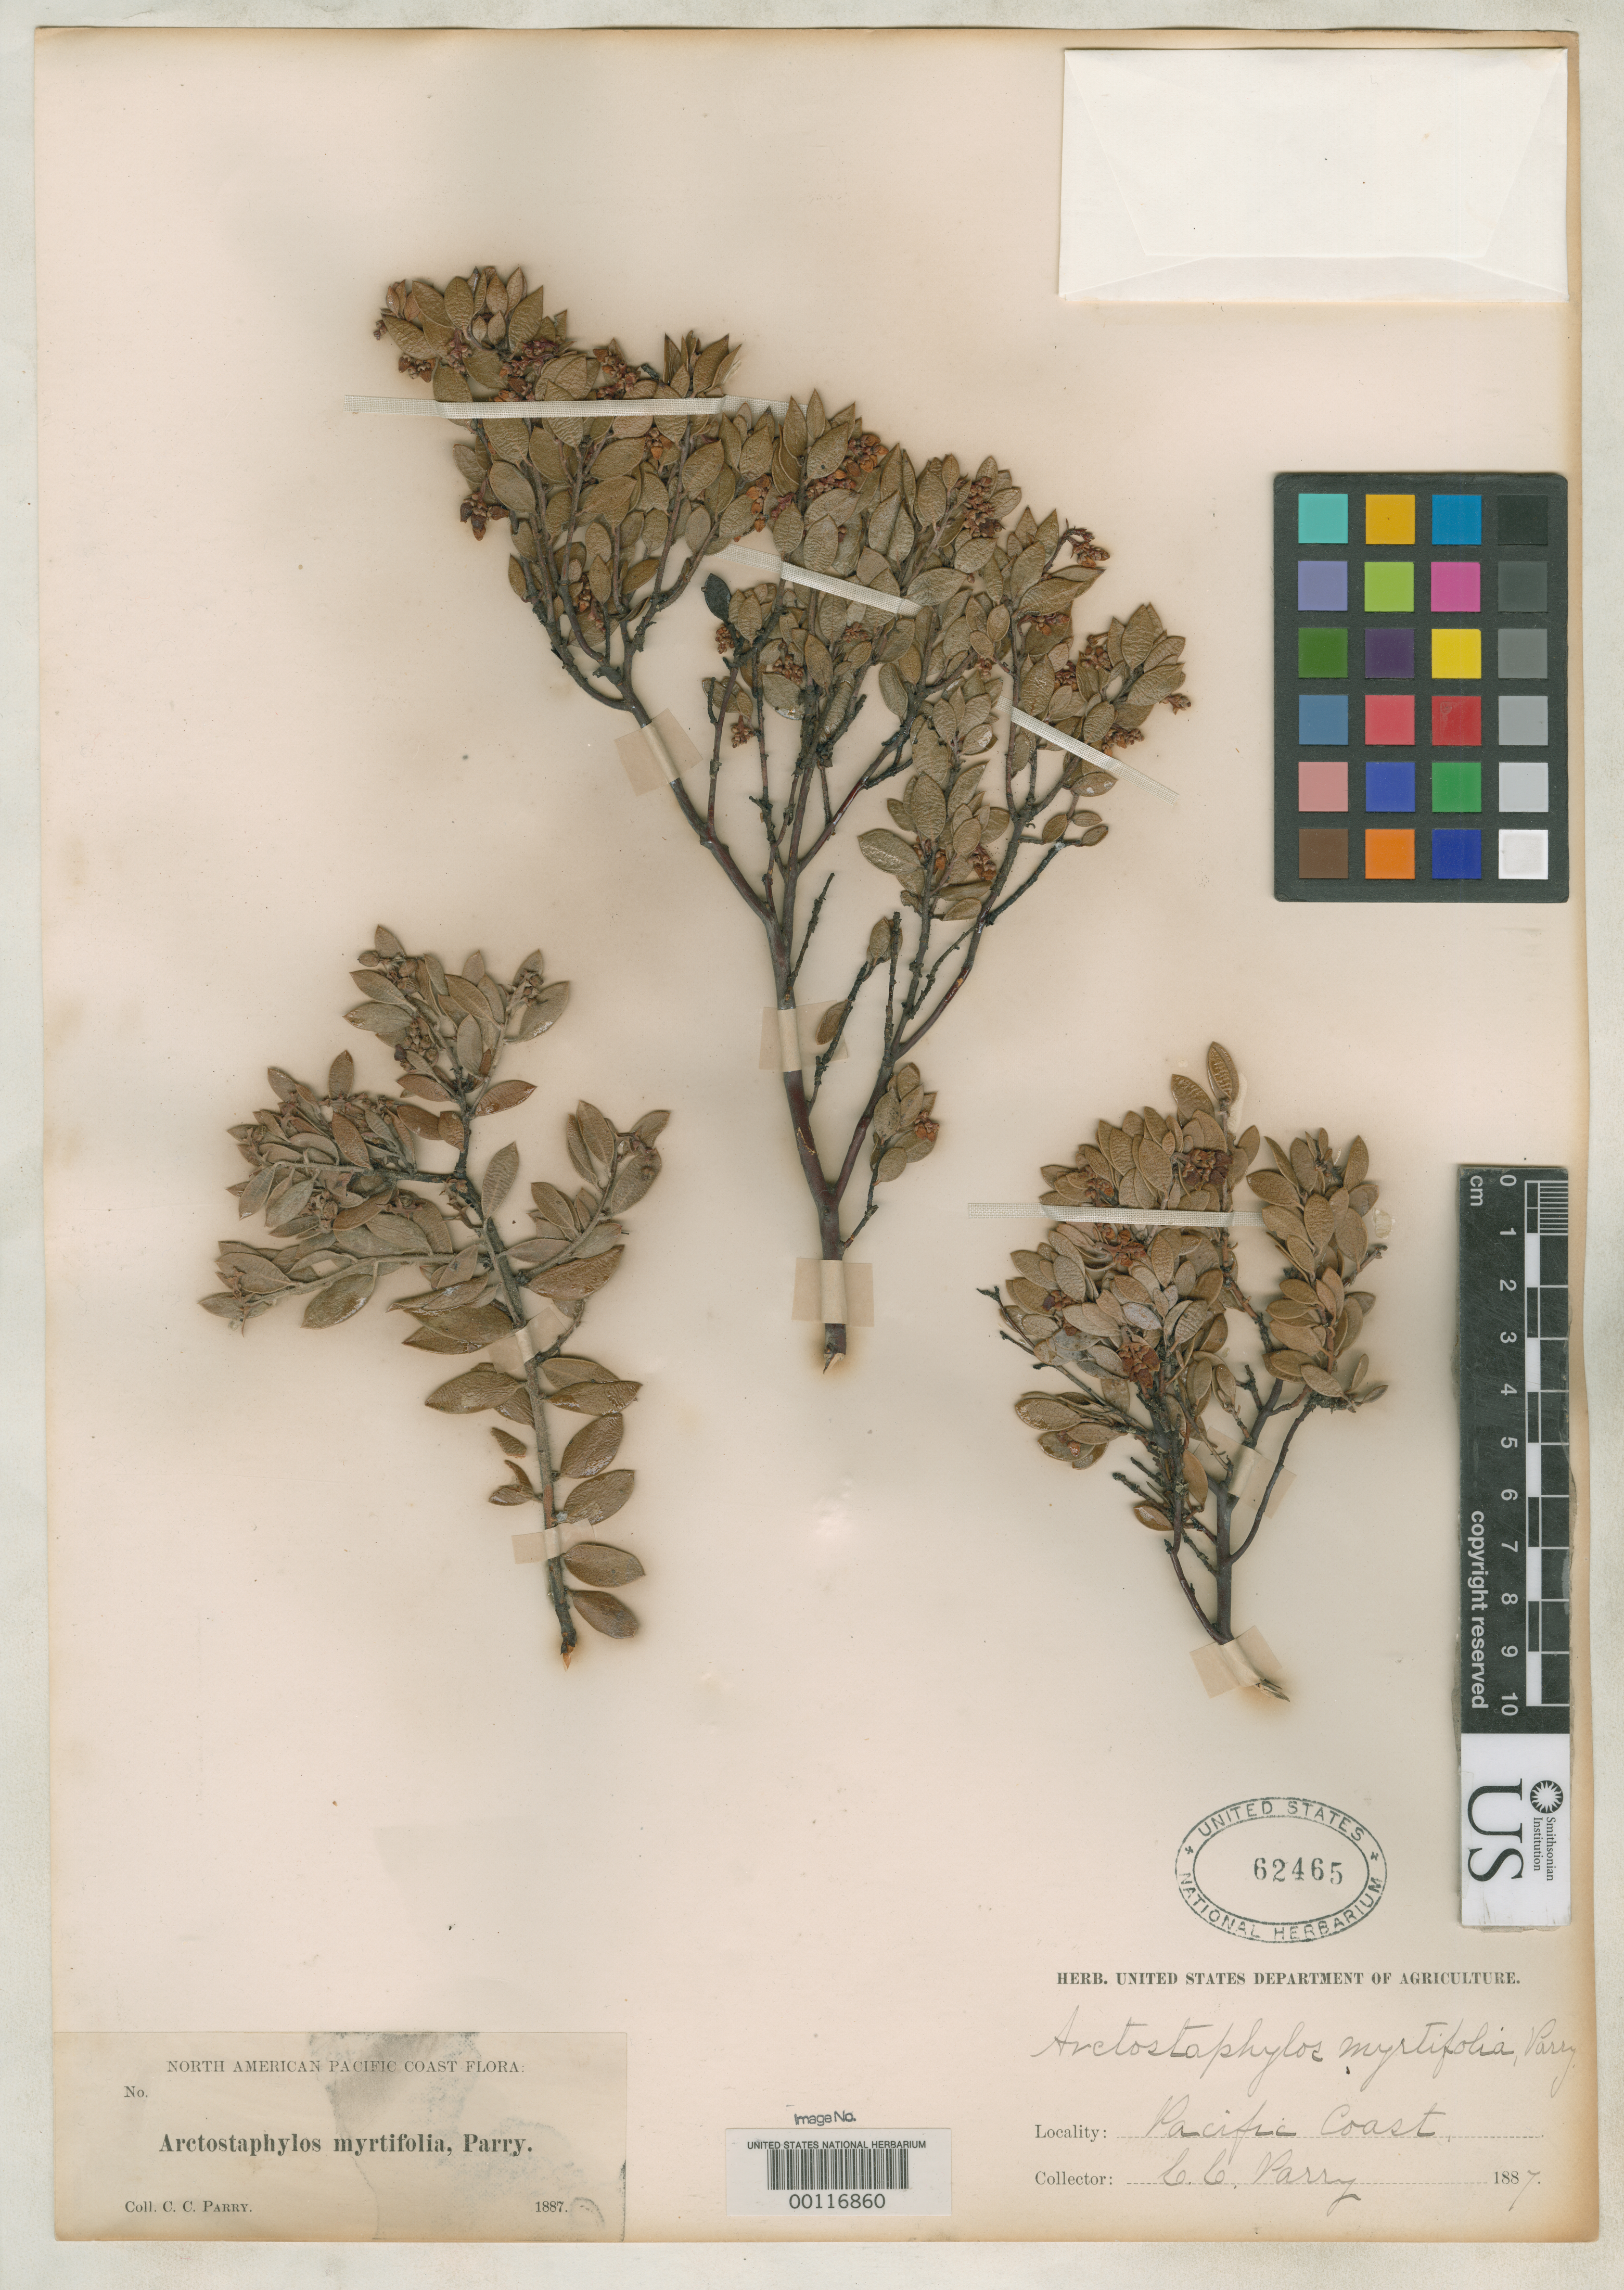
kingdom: Plantae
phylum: Tracheophyta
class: Magnoliopsida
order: Ericales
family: Ericaceae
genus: Arctostaphylos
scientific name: Arctostaphylos myrtifolia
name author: Parry in Greene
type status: Syntype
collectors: C. C. Parry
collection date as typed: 01 Feb 1887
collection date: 1887-02-01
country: United States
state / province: California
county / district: Amador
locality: Ione.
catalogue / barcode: US 62465